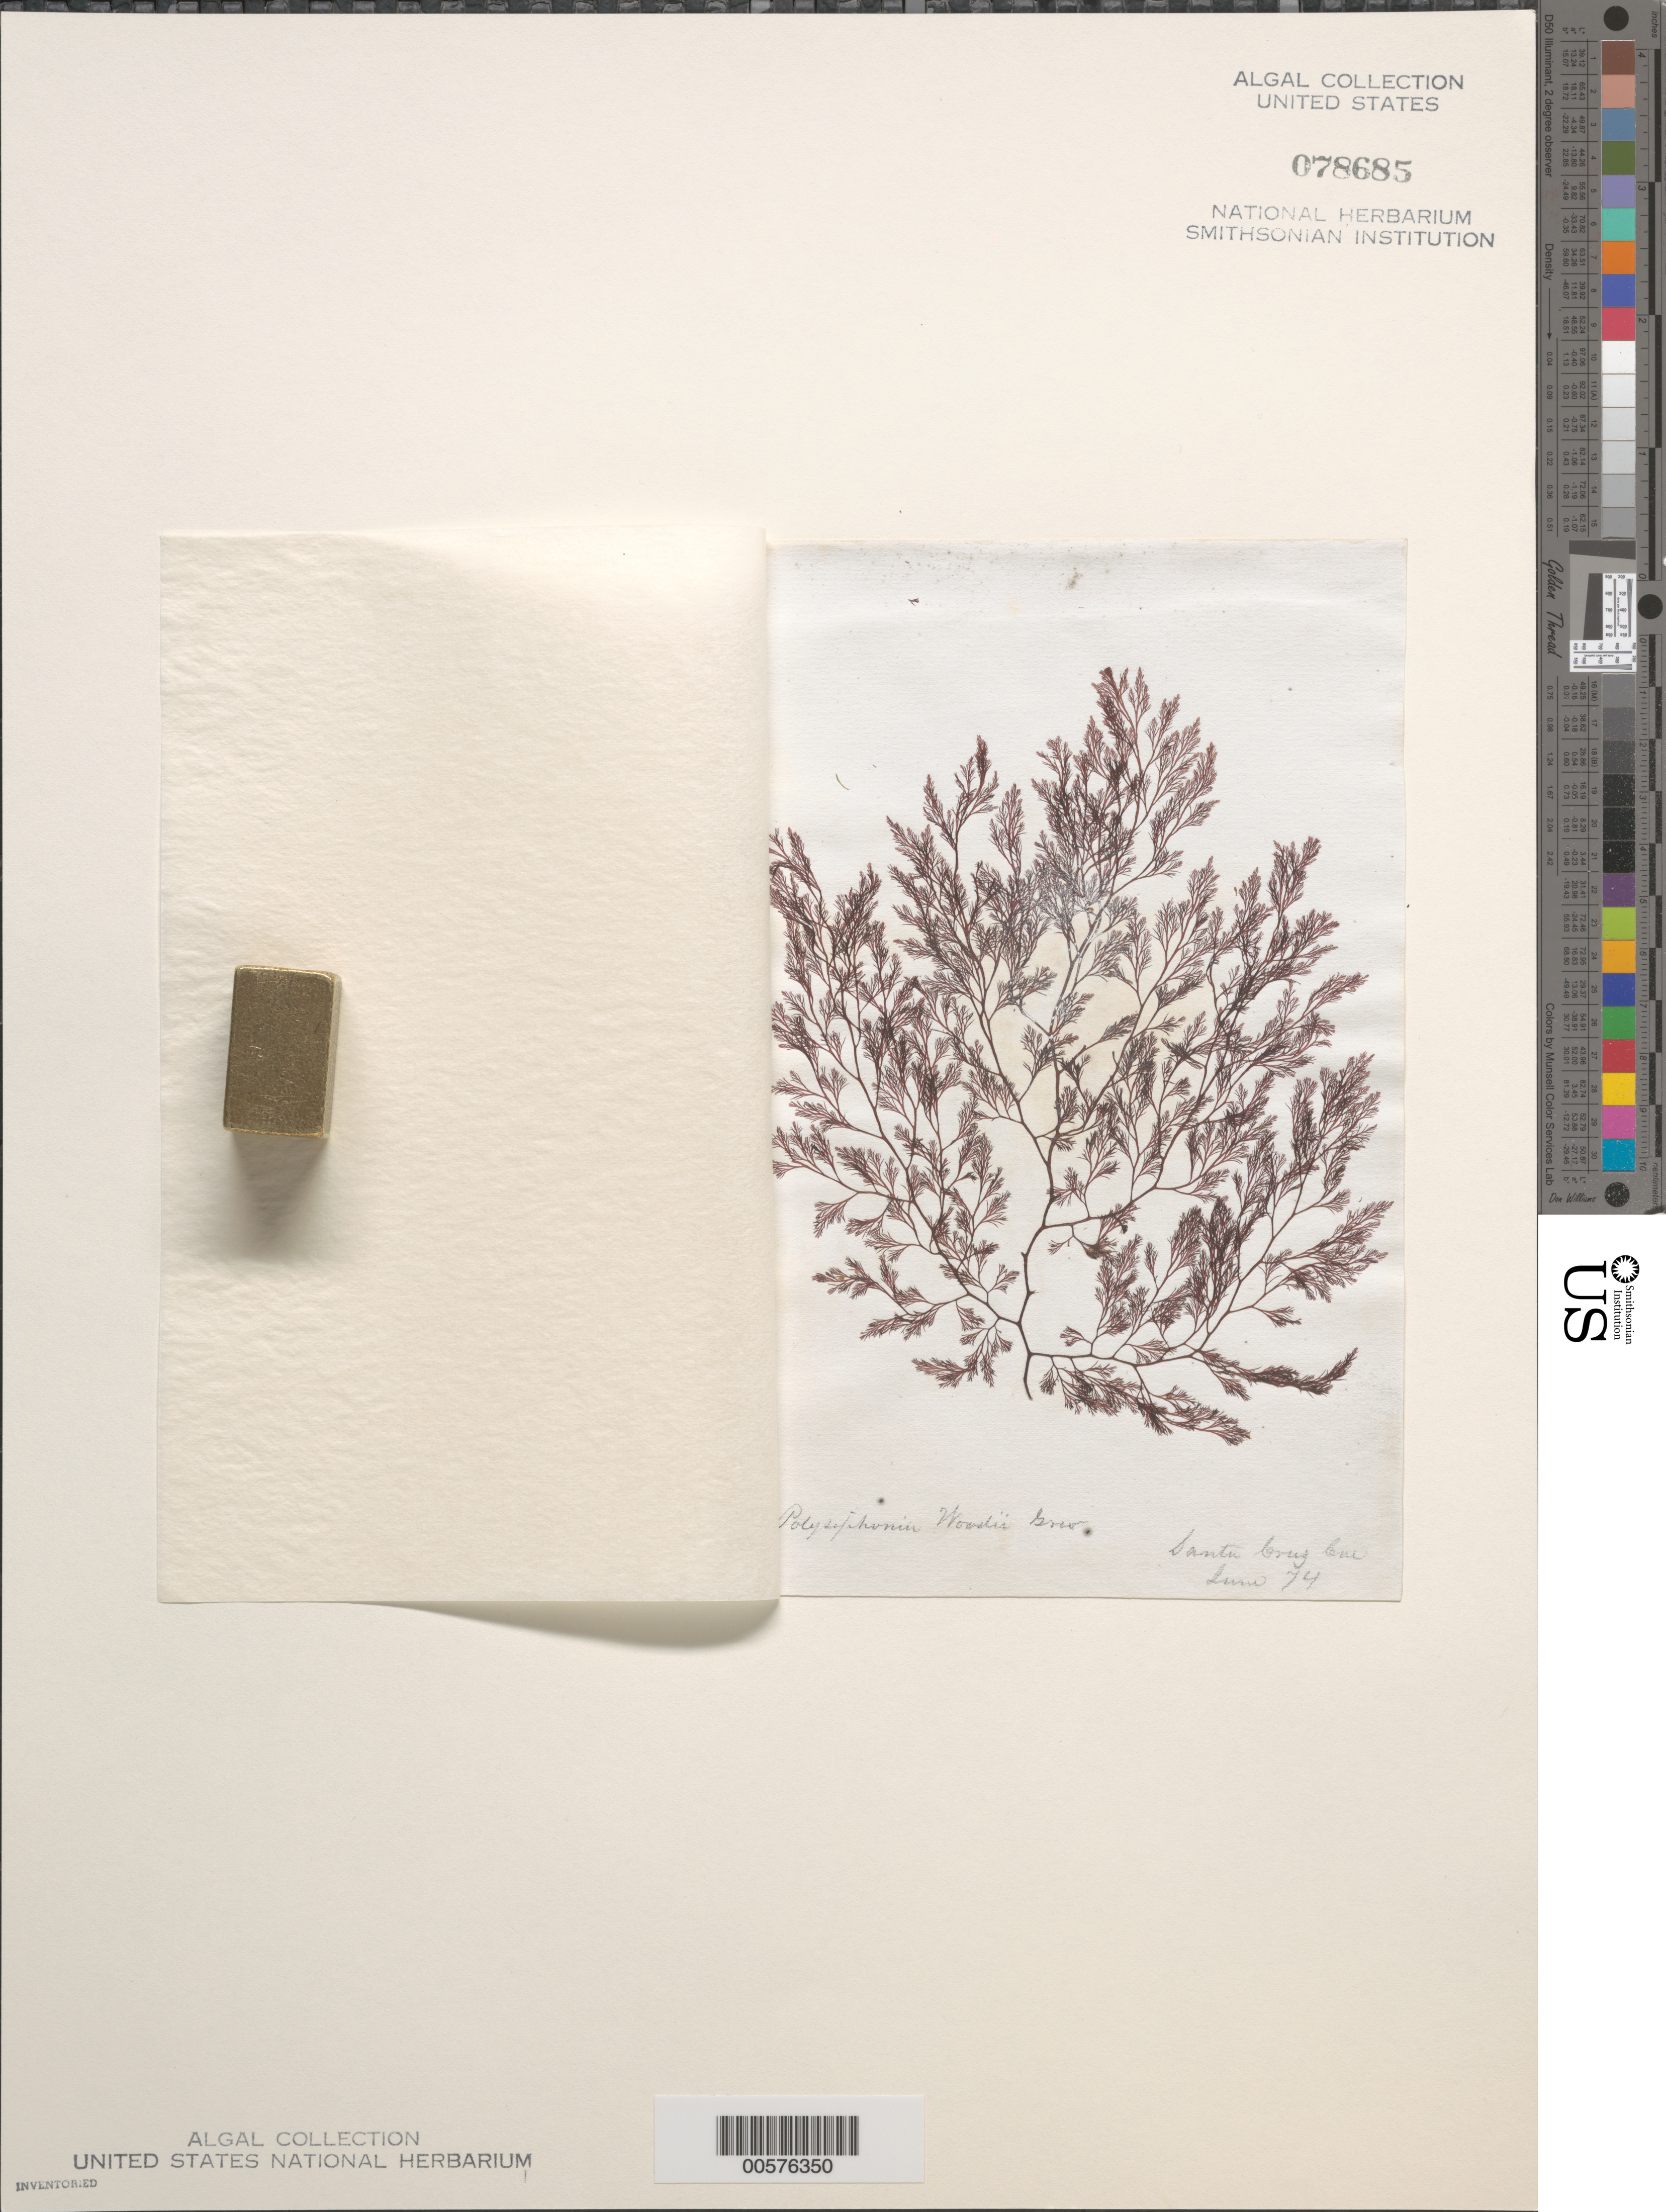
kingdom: Plantae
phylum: Rhodophyta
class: Florideophyceae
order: Ceramiales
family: Rhodomelaceae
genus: Pterochondria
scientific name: Pterochondria woodii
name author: (Harv.) Hollenb.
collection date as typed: Jun 1874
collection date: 1874-06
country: United States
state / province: California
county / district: Santa Cruz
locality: Santa Cruz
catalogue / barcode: US 78685